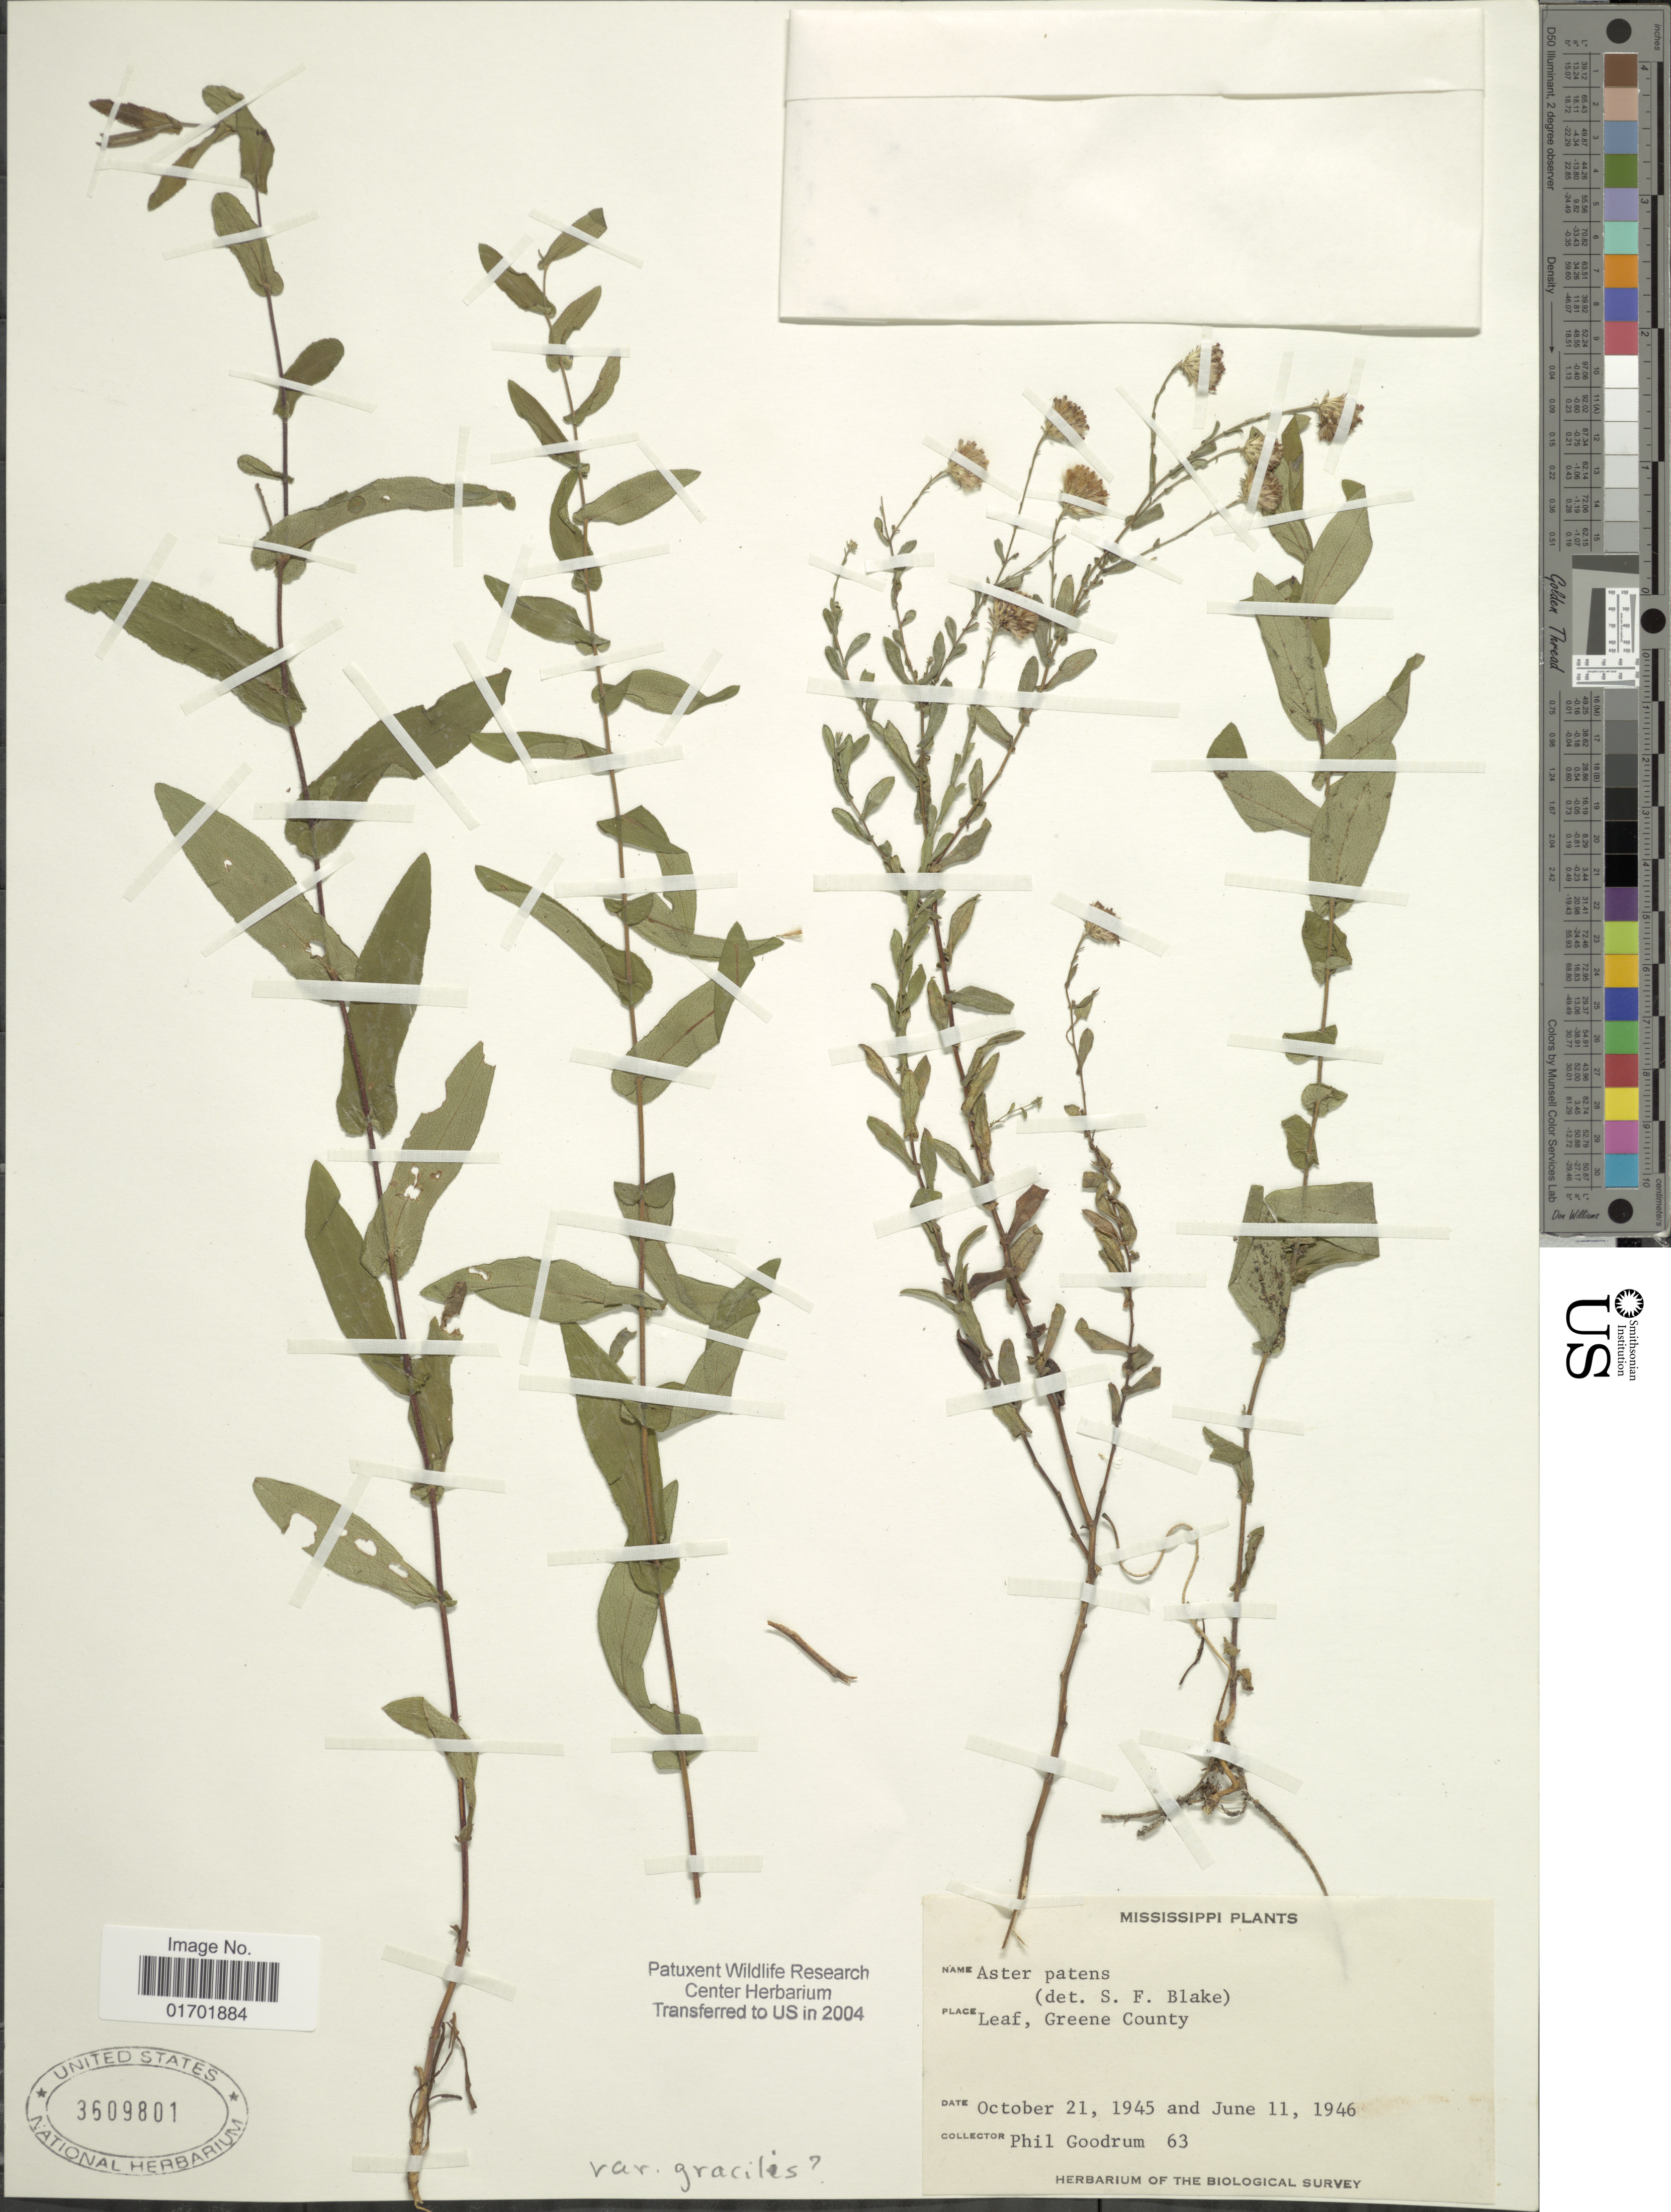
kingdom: Plantae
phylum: Tracheophyta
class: Magnoliopsida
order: Asterales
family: Asteraceae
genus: Symphyotrichum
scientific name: Symphyotrichum patens var. gracile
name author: (Hook.) G.L. Nesom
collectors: P. Goodrum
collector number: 63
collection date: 1945-10-21/1946-06-11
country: United States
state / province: Mississippi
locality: Leaf, Greene County.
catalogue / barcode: US 3609801